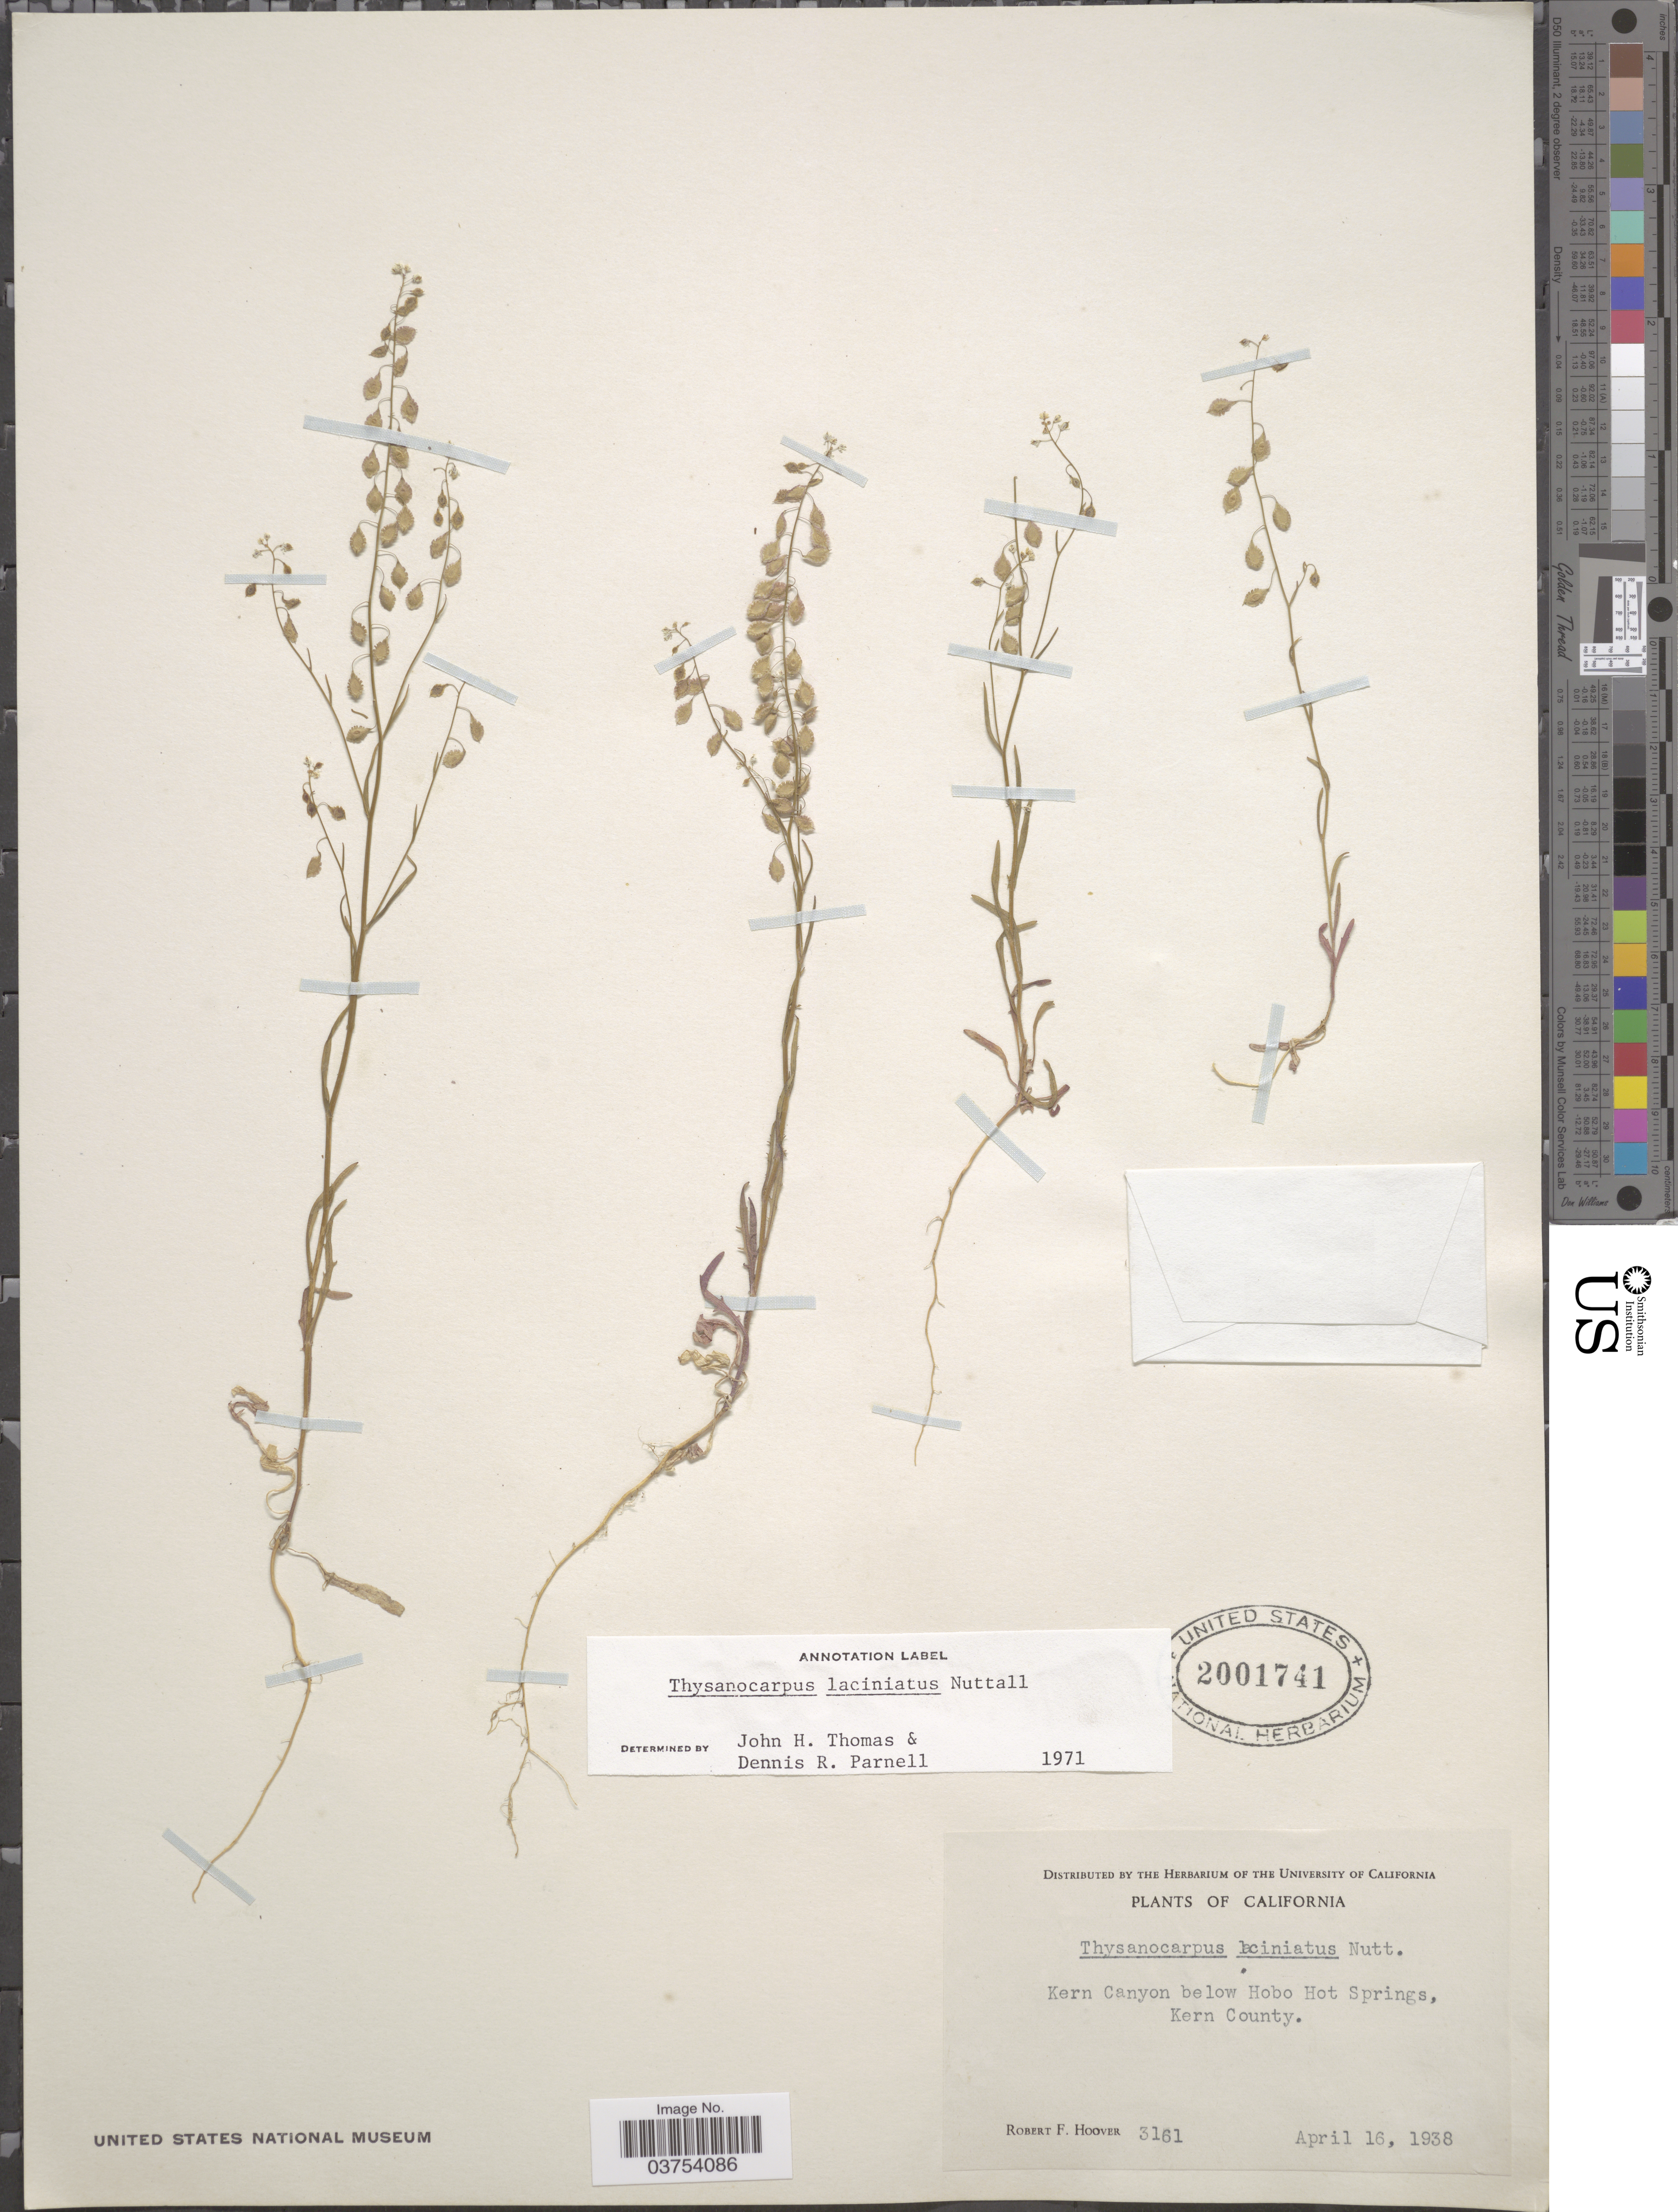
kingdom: Plantae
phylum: Tracheophyta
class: Magnoliopsida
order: Brassicales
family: Brassicaceae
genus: Thysanocarpus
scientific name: Thysanocarpus laciniatus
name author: Nutt. in Torr. & A. Gray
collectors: R. F. Hoover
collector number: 3161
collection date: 1938-04-16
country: United States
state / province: California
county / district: Kern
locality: Kern Canyon below Hobo Hot Springs, Kern County.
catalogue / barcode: US 2001741